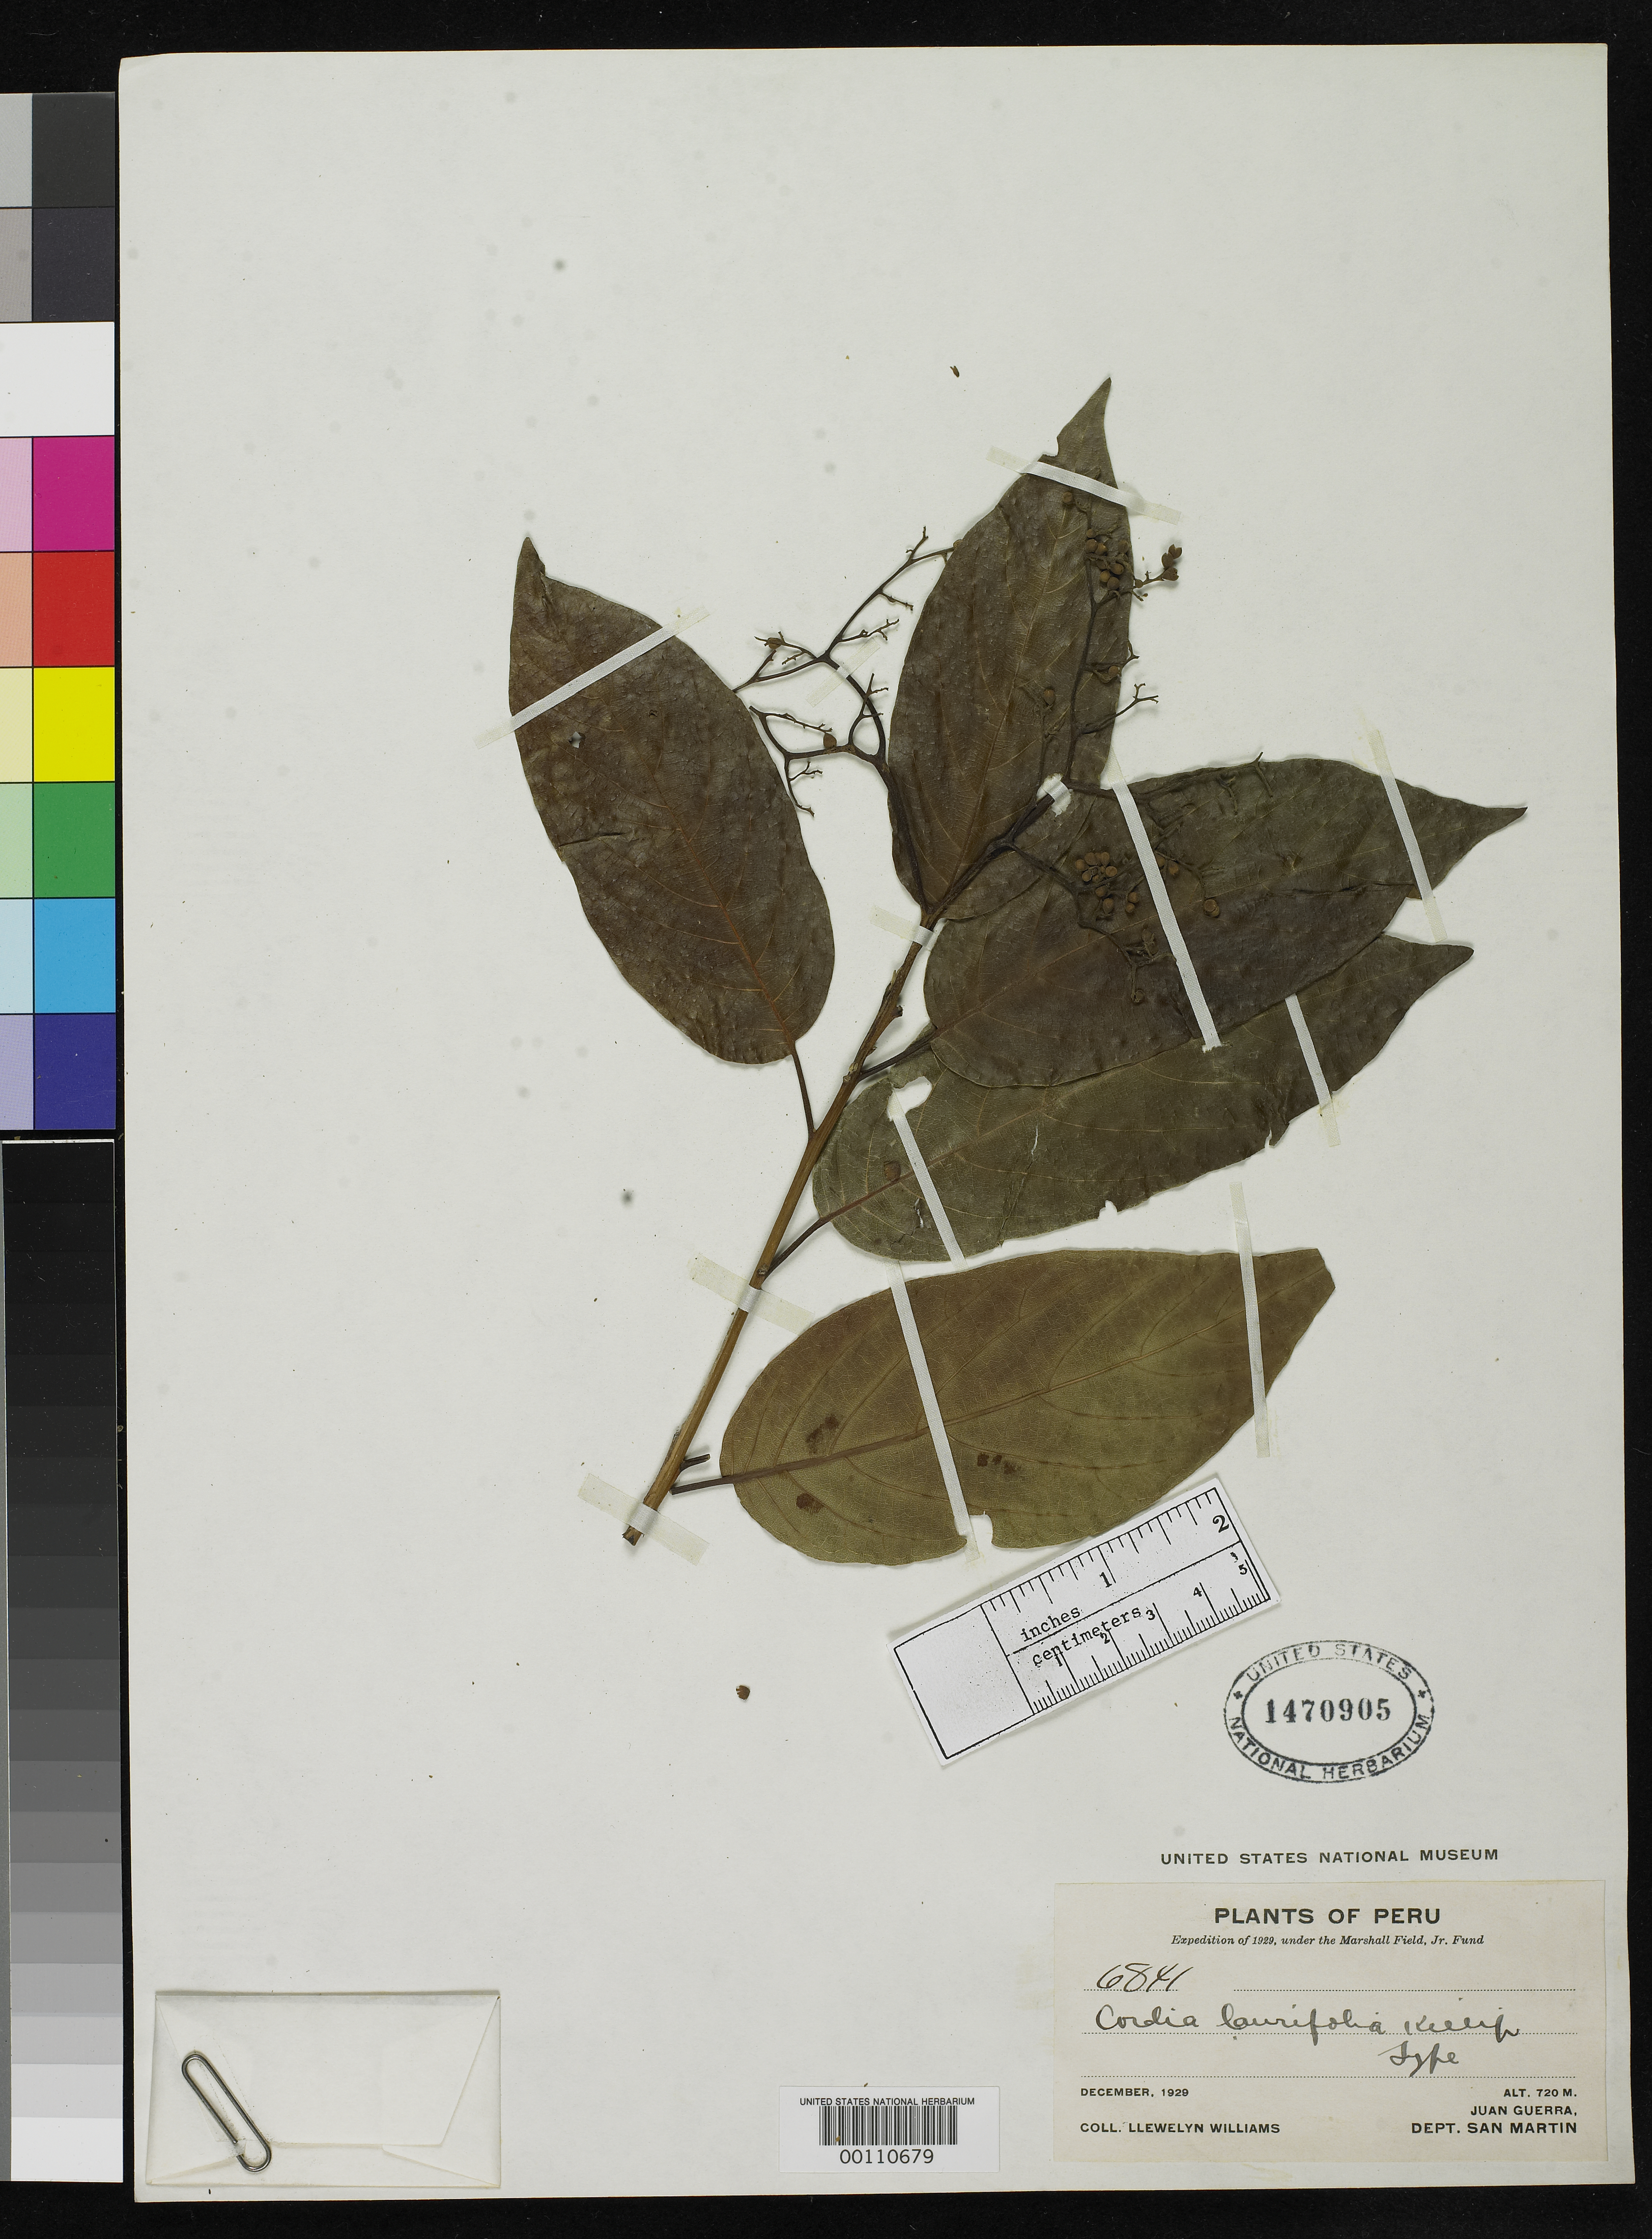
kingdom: Plantae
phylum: Tracheophyta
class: Magnoliopsida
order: Boraginales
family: Cordiaceae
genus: Cordia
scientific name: Cordia laurifolia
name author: Killip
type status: Type Collection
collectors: Ll. Williams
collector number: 6841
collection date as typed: Dec 1929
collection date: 1929-12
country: Peru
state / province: San Martín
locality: Juan Guerra.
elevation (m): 720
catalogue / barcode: US 1470905